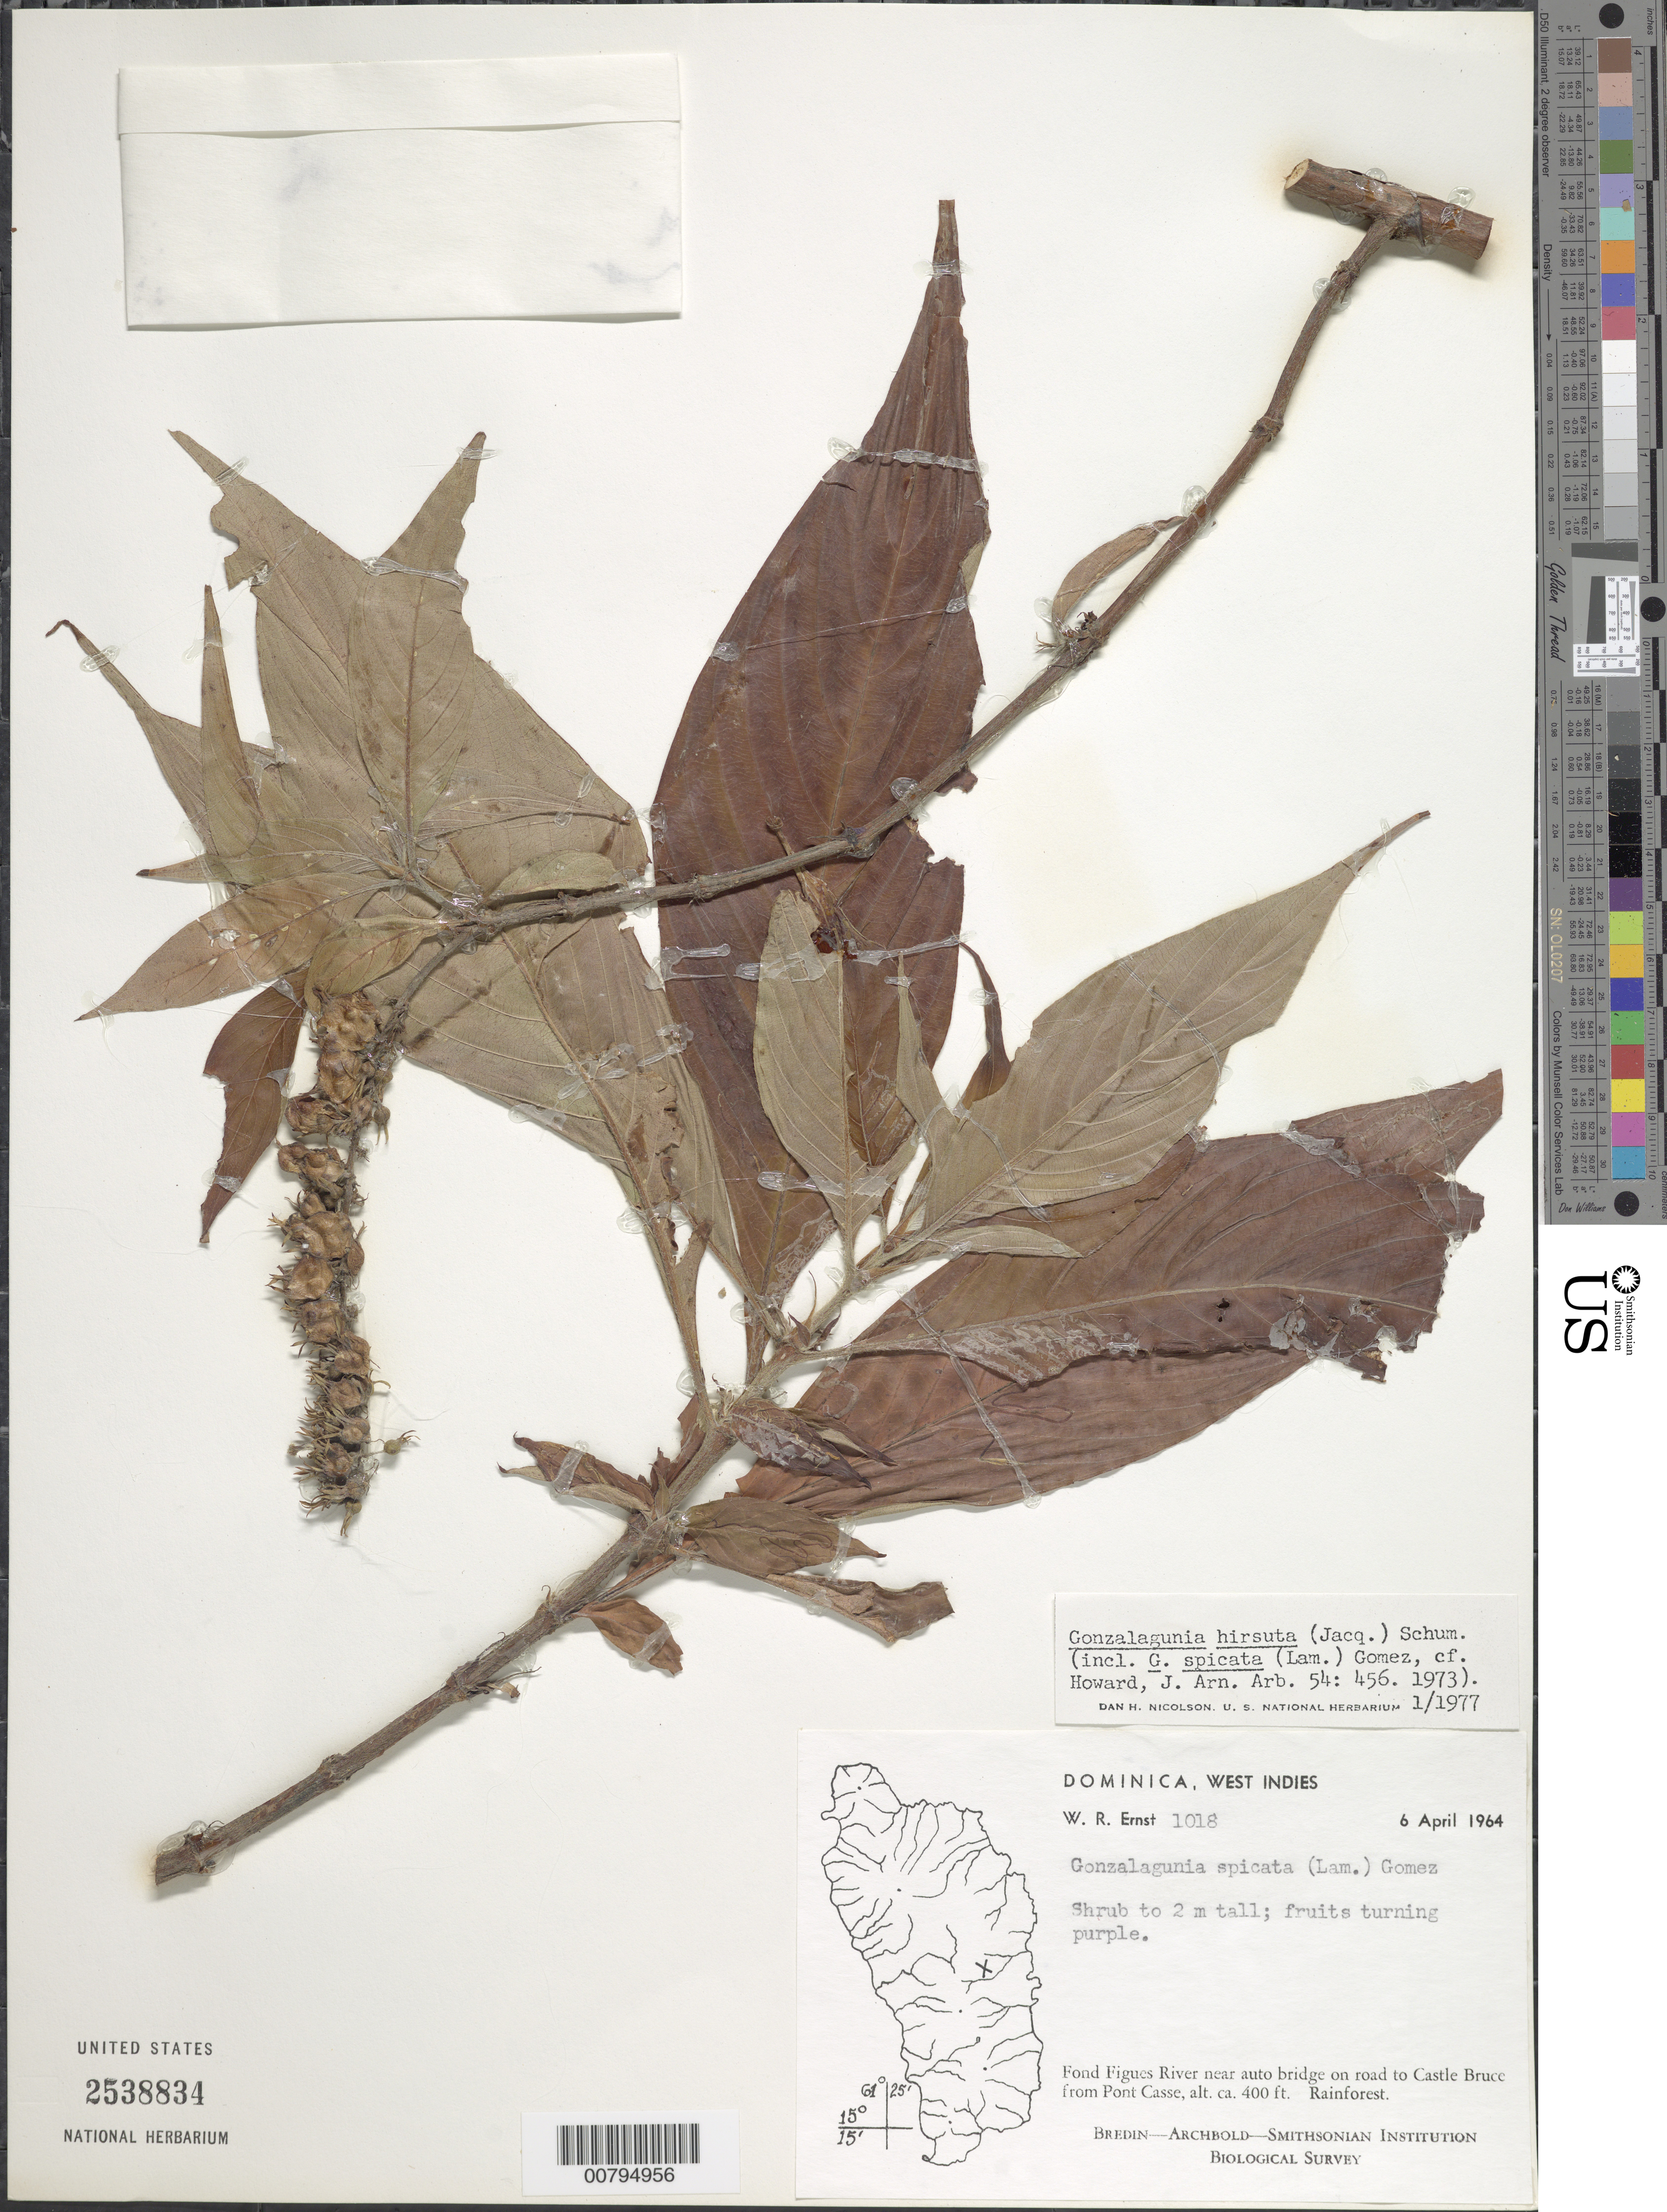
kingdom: Plantae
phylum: Tracheophyta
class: Magnoliopsida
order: Gentianales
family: Rubiaceae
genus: Gonzalagunia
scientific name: Gonzalagunia hirsuta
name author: Schum.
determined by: Nicolson, Dan H.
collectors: W. R. Ernst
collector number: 1018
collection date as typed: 06 Apr 1964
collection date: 1964-04-06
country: Dominica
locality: Fond Figues River near auto bridge on road to Castle Bruce from Pont Casse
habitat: Rainforest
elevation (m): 122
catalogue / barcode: US 2538834